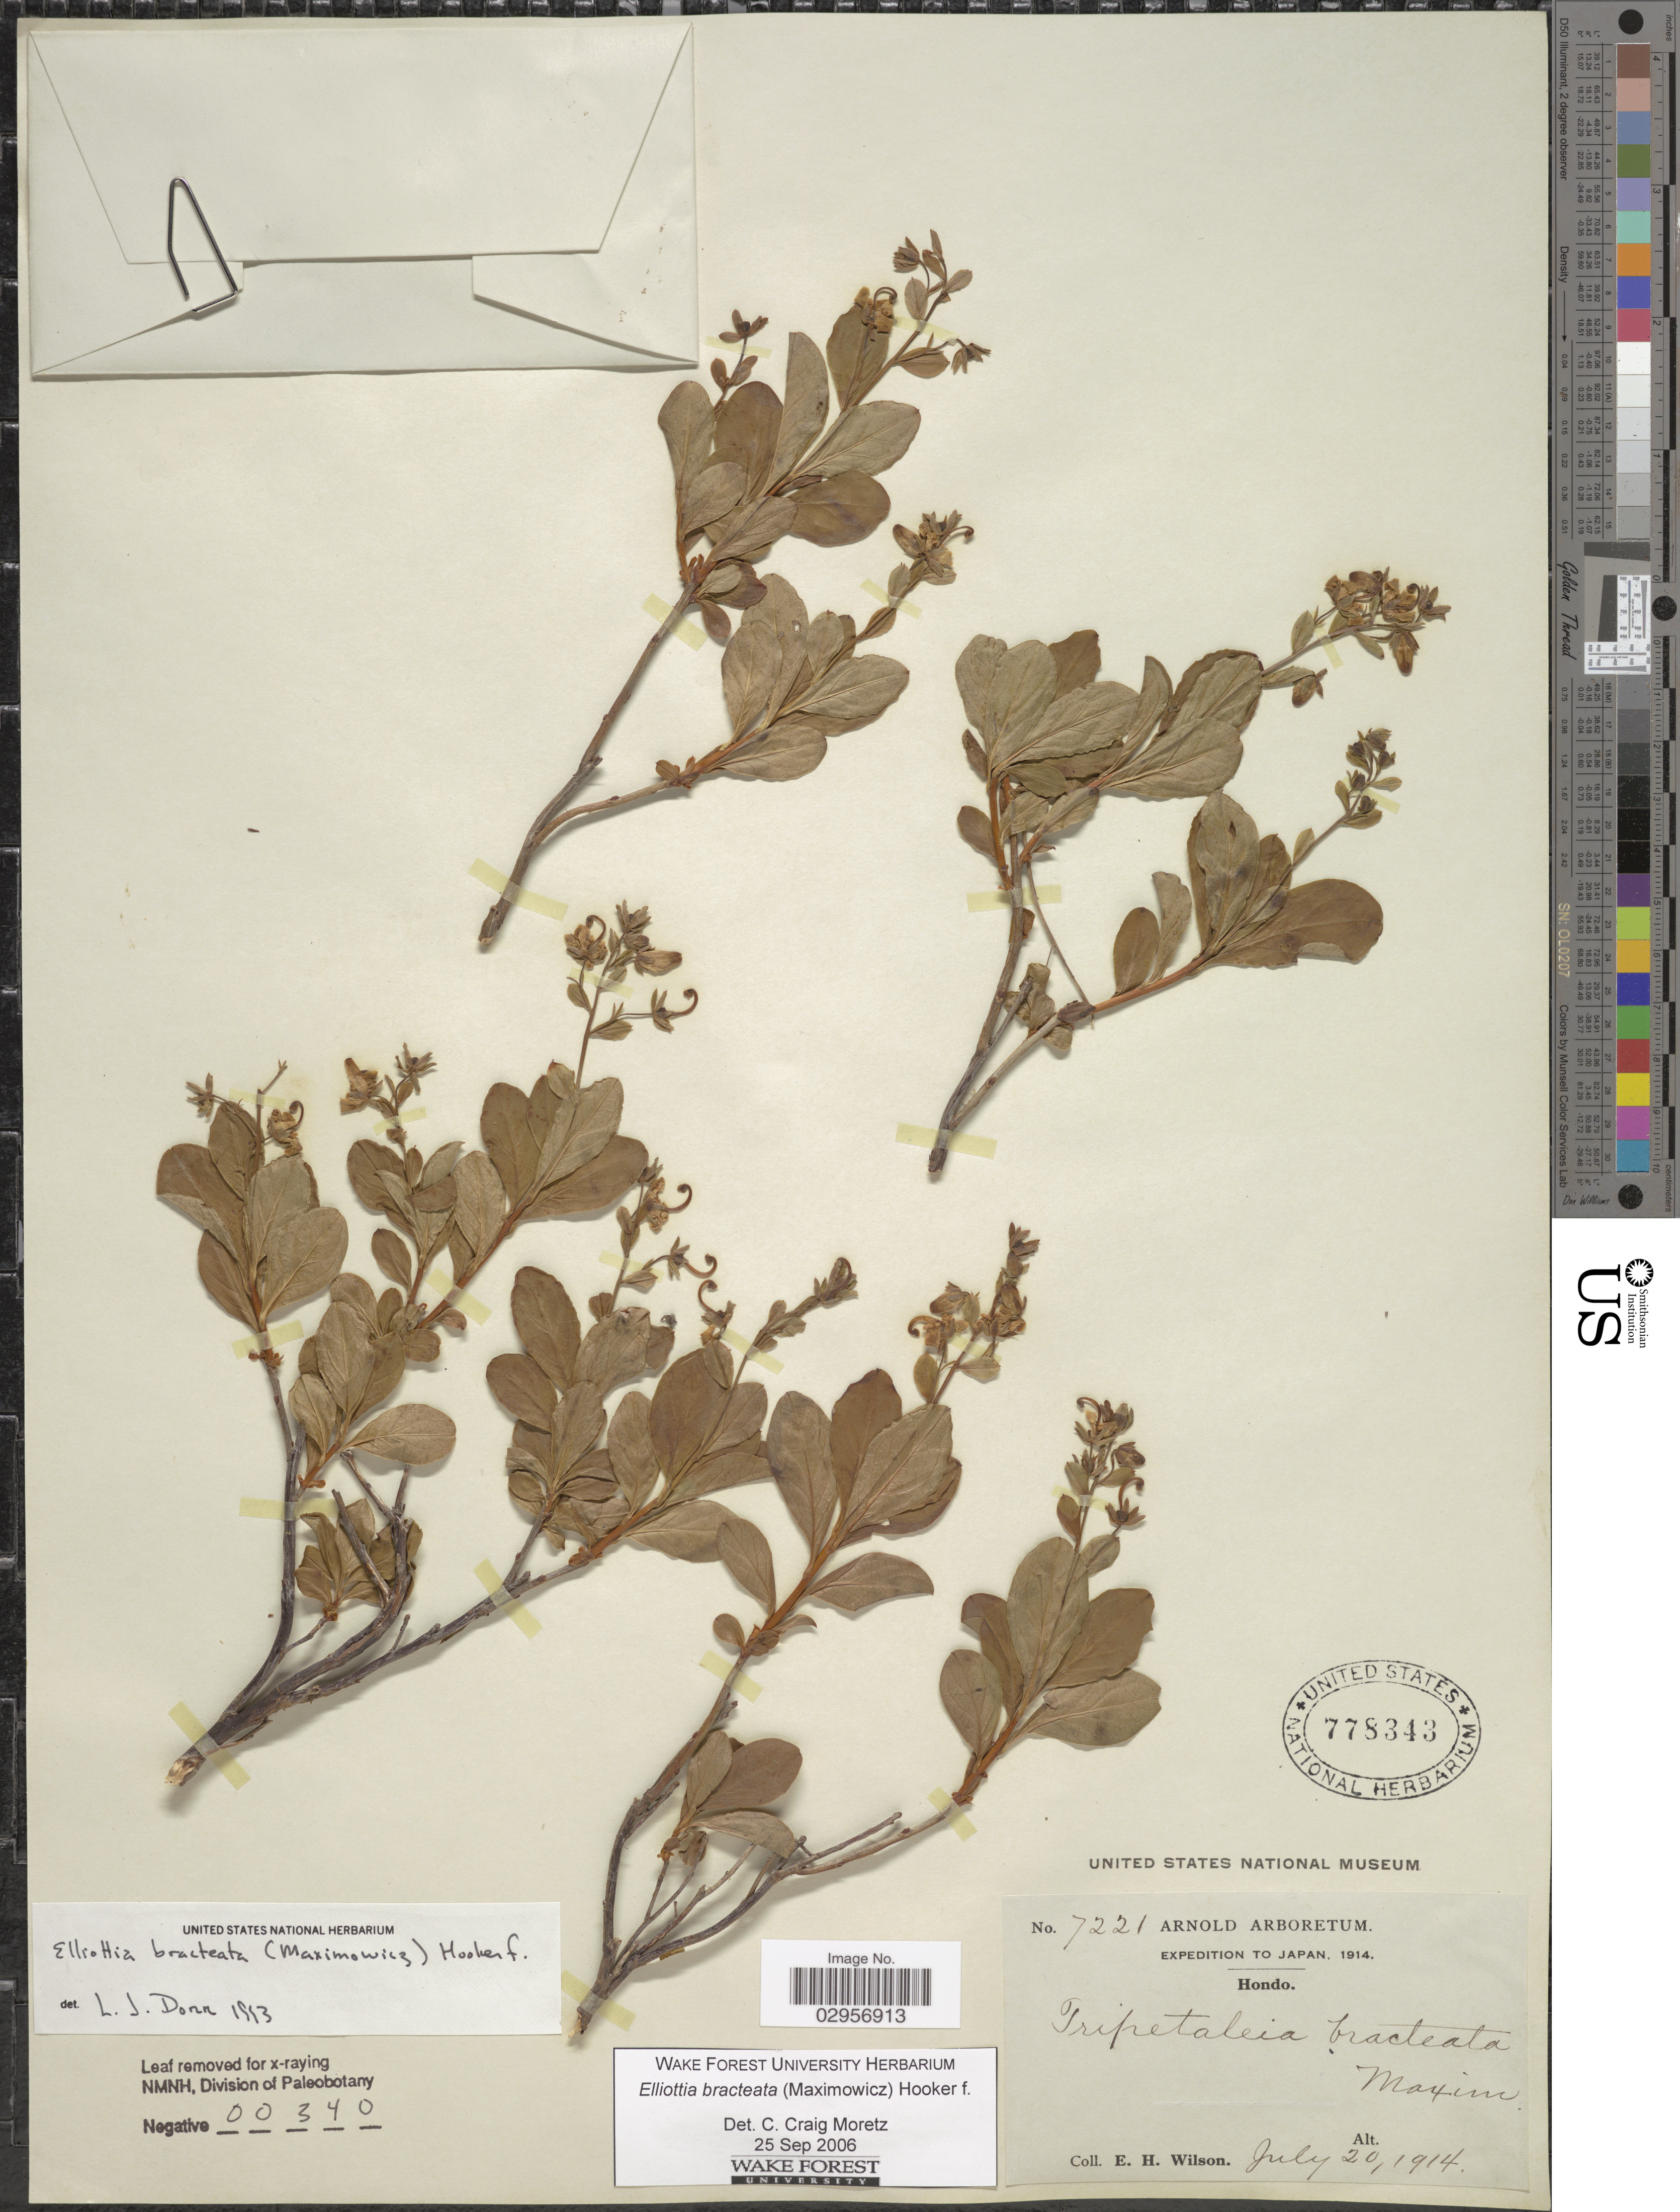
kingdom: Plantae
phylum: Tracheophyta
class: Magnoliopsida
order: Ericales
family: Ericaceae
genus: Elliottia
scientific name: Elliottia bracteata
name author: Hook. f.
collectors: E. Wilson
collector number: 7221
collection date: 1914-07-20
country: Japan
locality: Hondo.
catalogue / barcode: US 778343